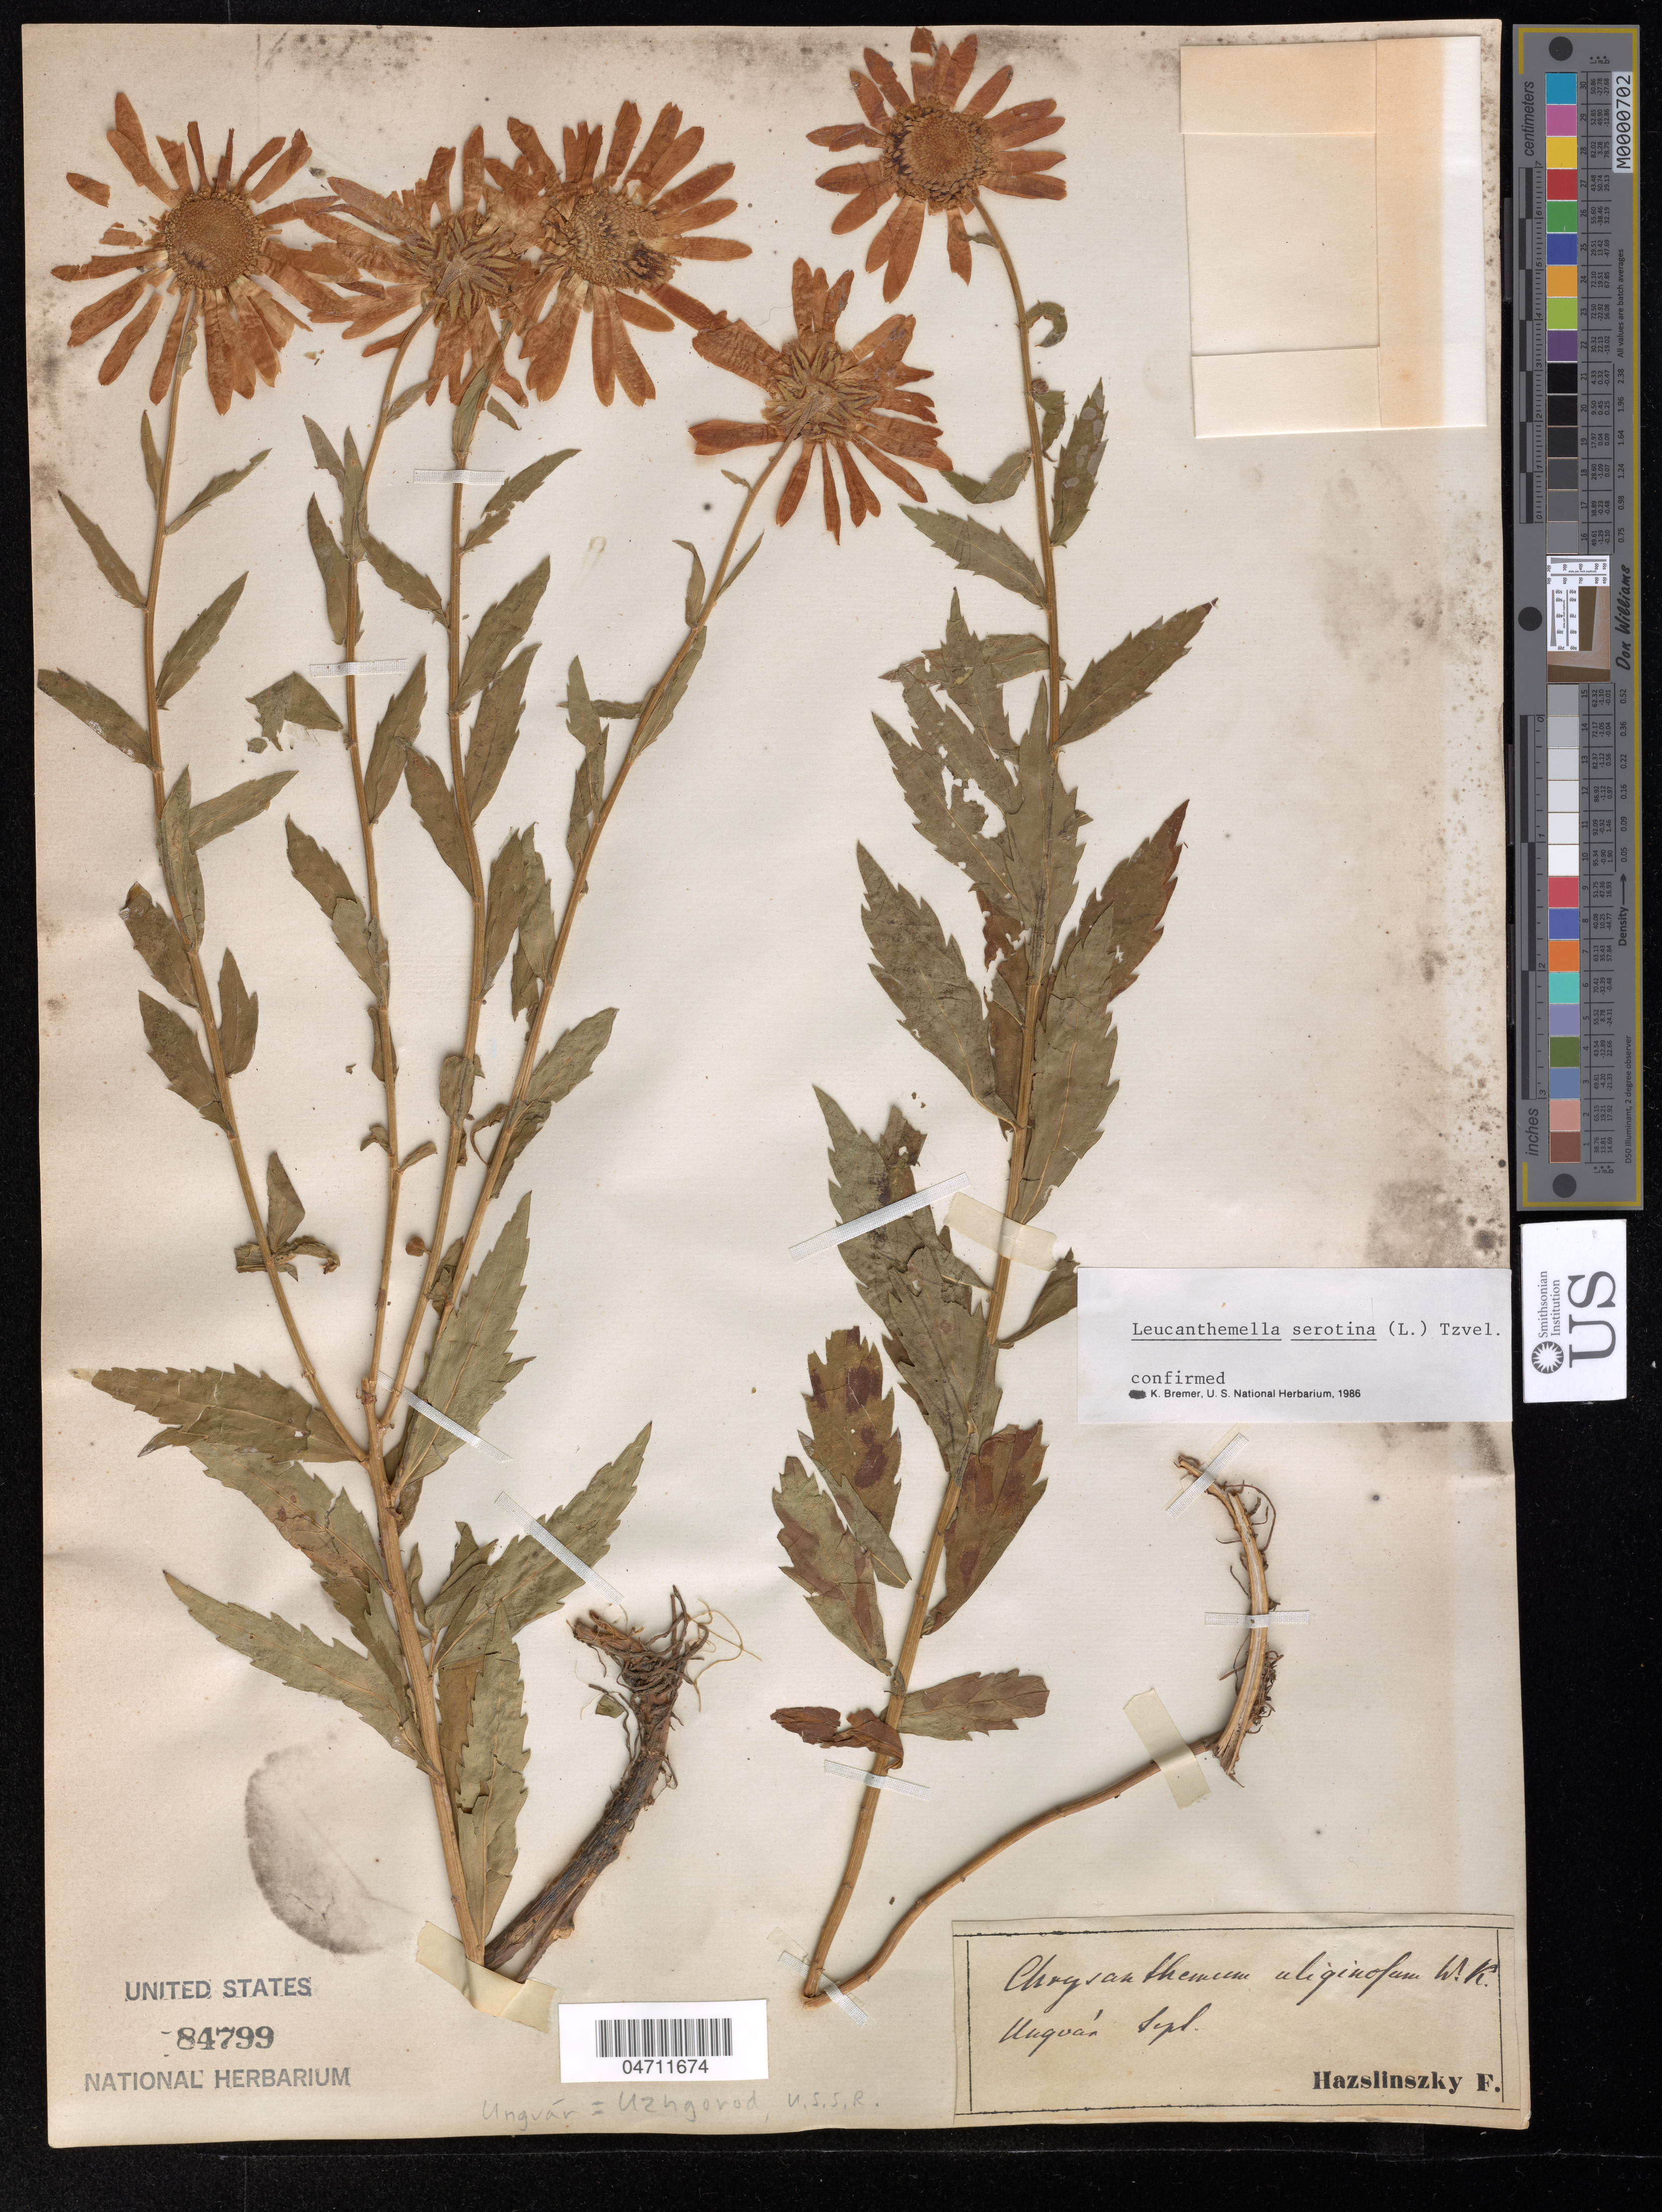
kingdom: Plantae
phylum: Tracheophyta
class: Magnoliopsida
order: Asterales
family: Asteraceae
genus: Leucanthemella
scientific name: Leucanthemella serotina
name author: (L.) Tzvelev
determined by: Bremer, K.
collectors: F. Hazslinszky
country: Russian Federation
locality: Ungvar (Uzhgorod)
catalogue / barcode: US 84799